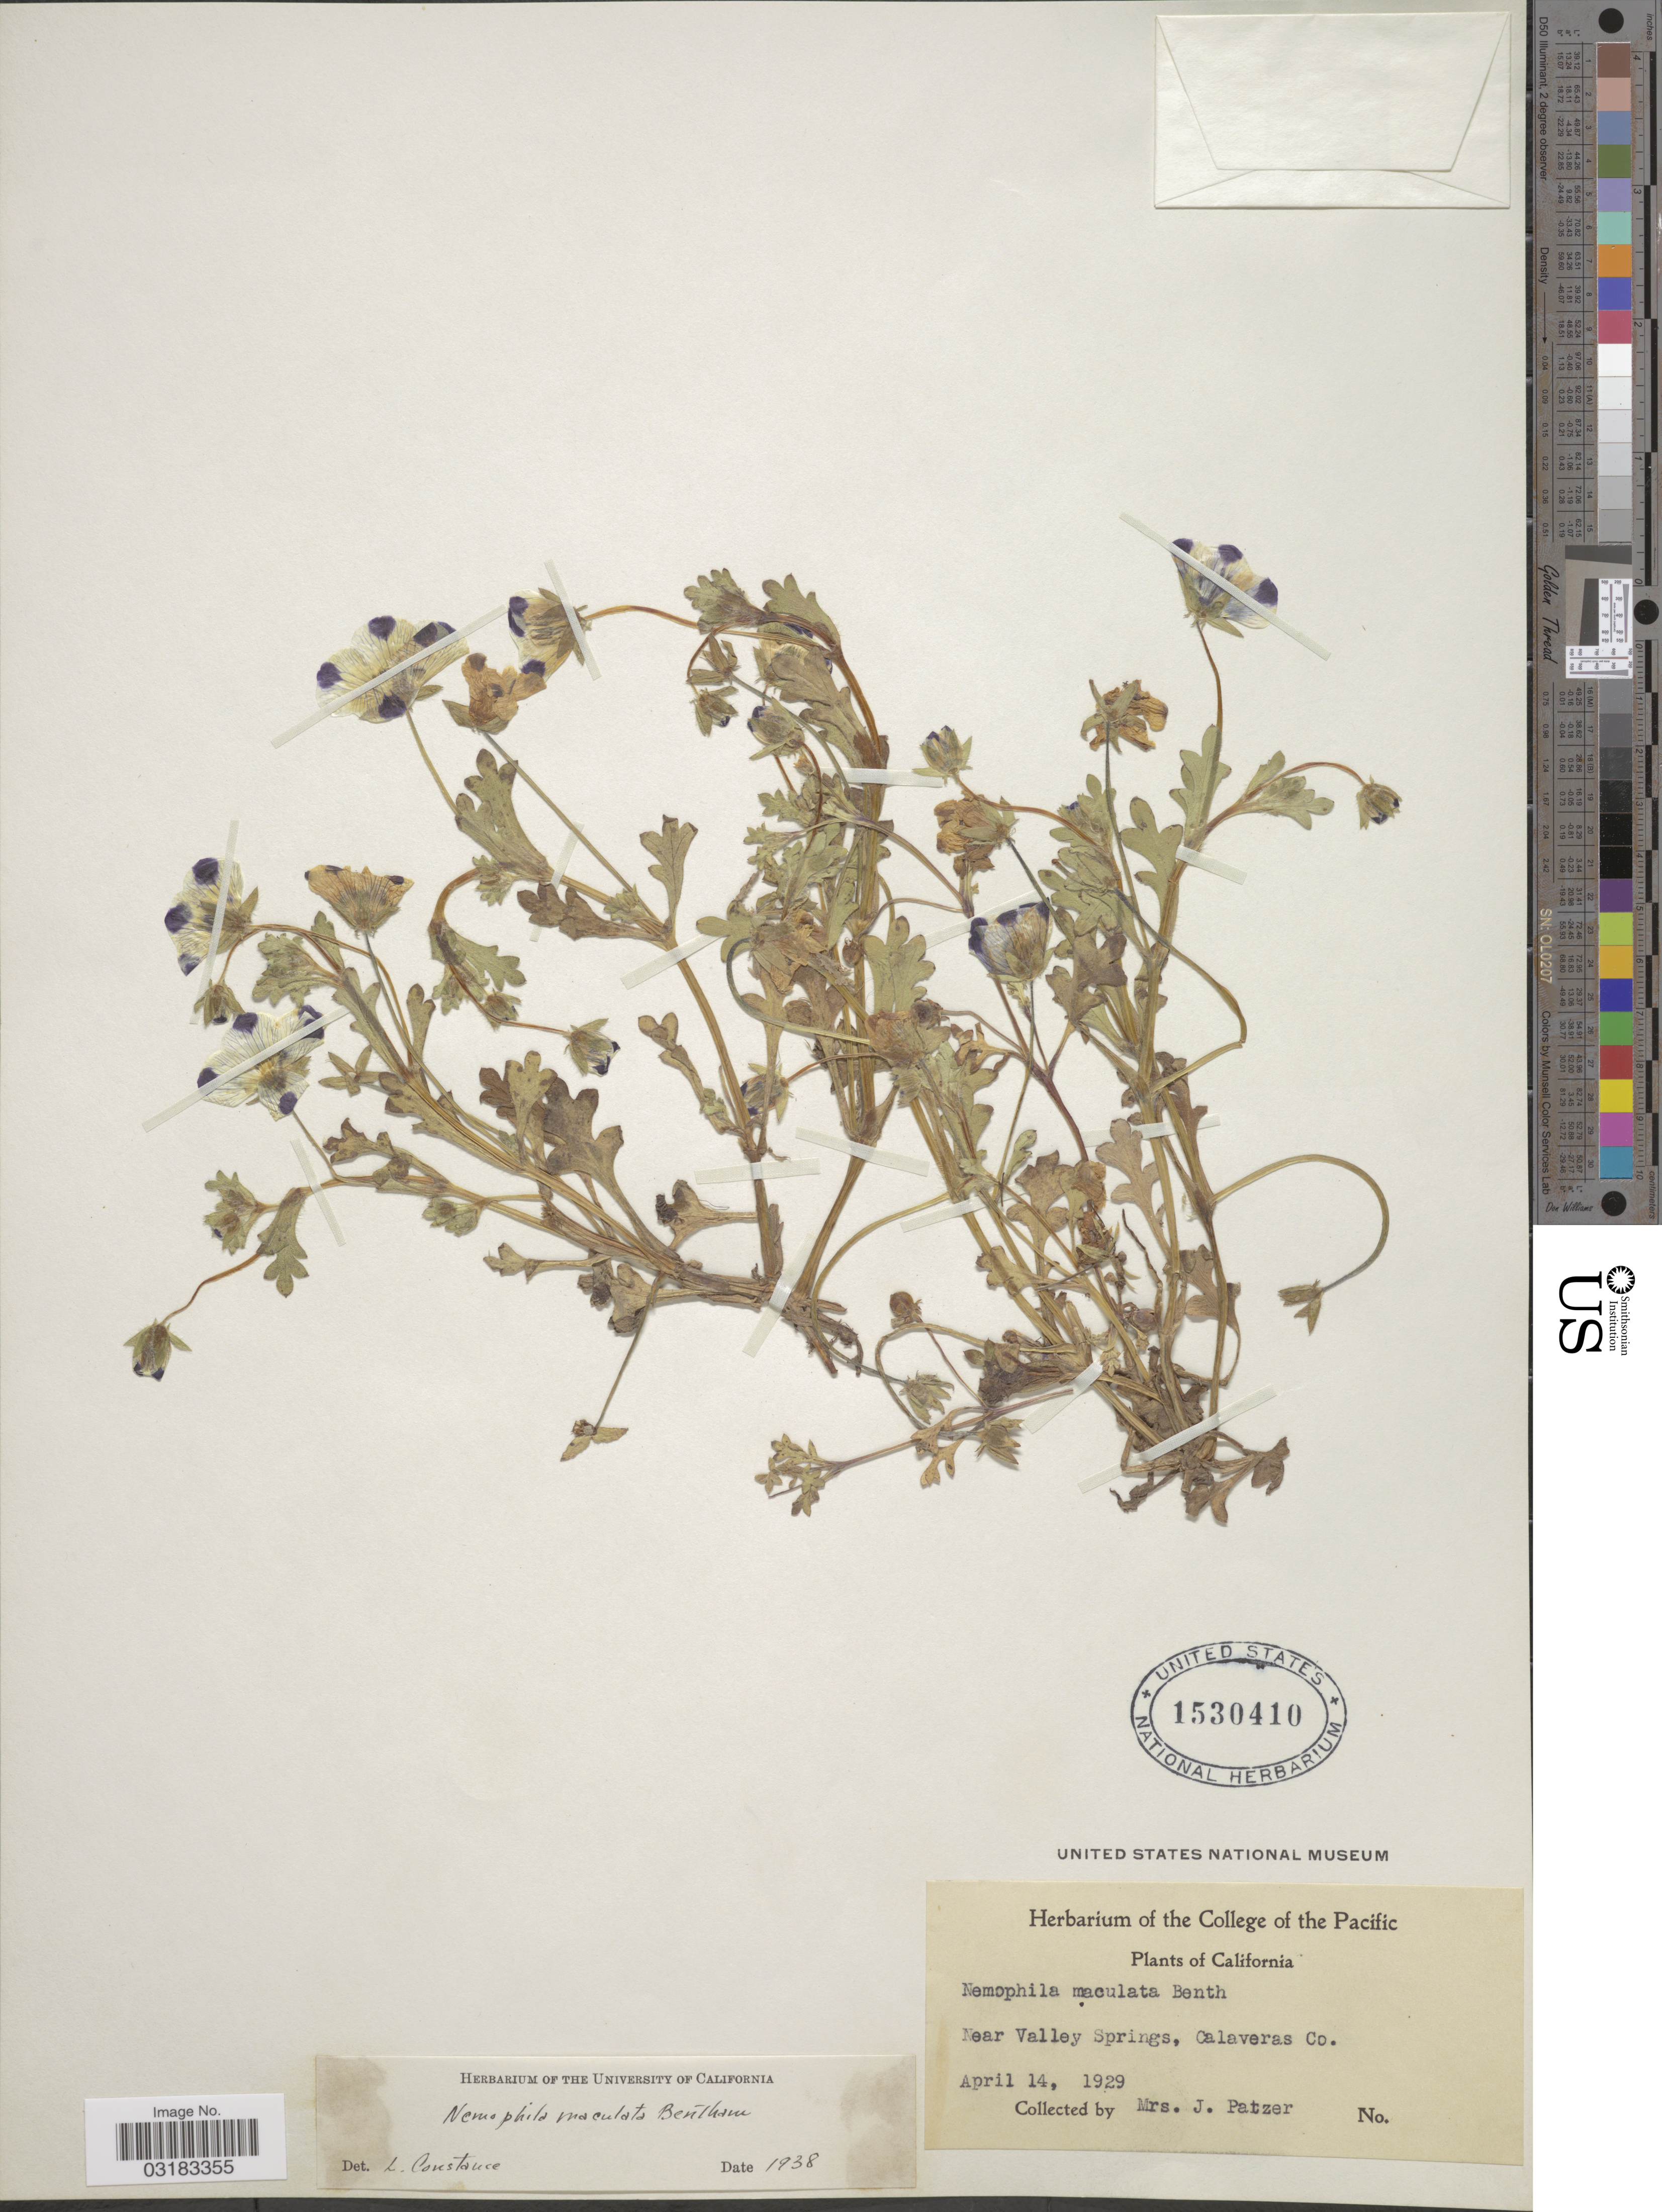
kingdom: Plantae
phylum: Tracheophyta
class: Magnoliopsida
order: Boraginales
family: Hydrophyllaceae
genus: Nemophila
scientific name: Nemophila maculata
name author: Benth. ex Lindl.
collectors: A. Patzer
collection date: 1929-04-14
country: United States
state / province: California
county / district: Calaveras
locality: Near Valley Springs, Calaveras Co.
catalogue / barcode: US 1530410